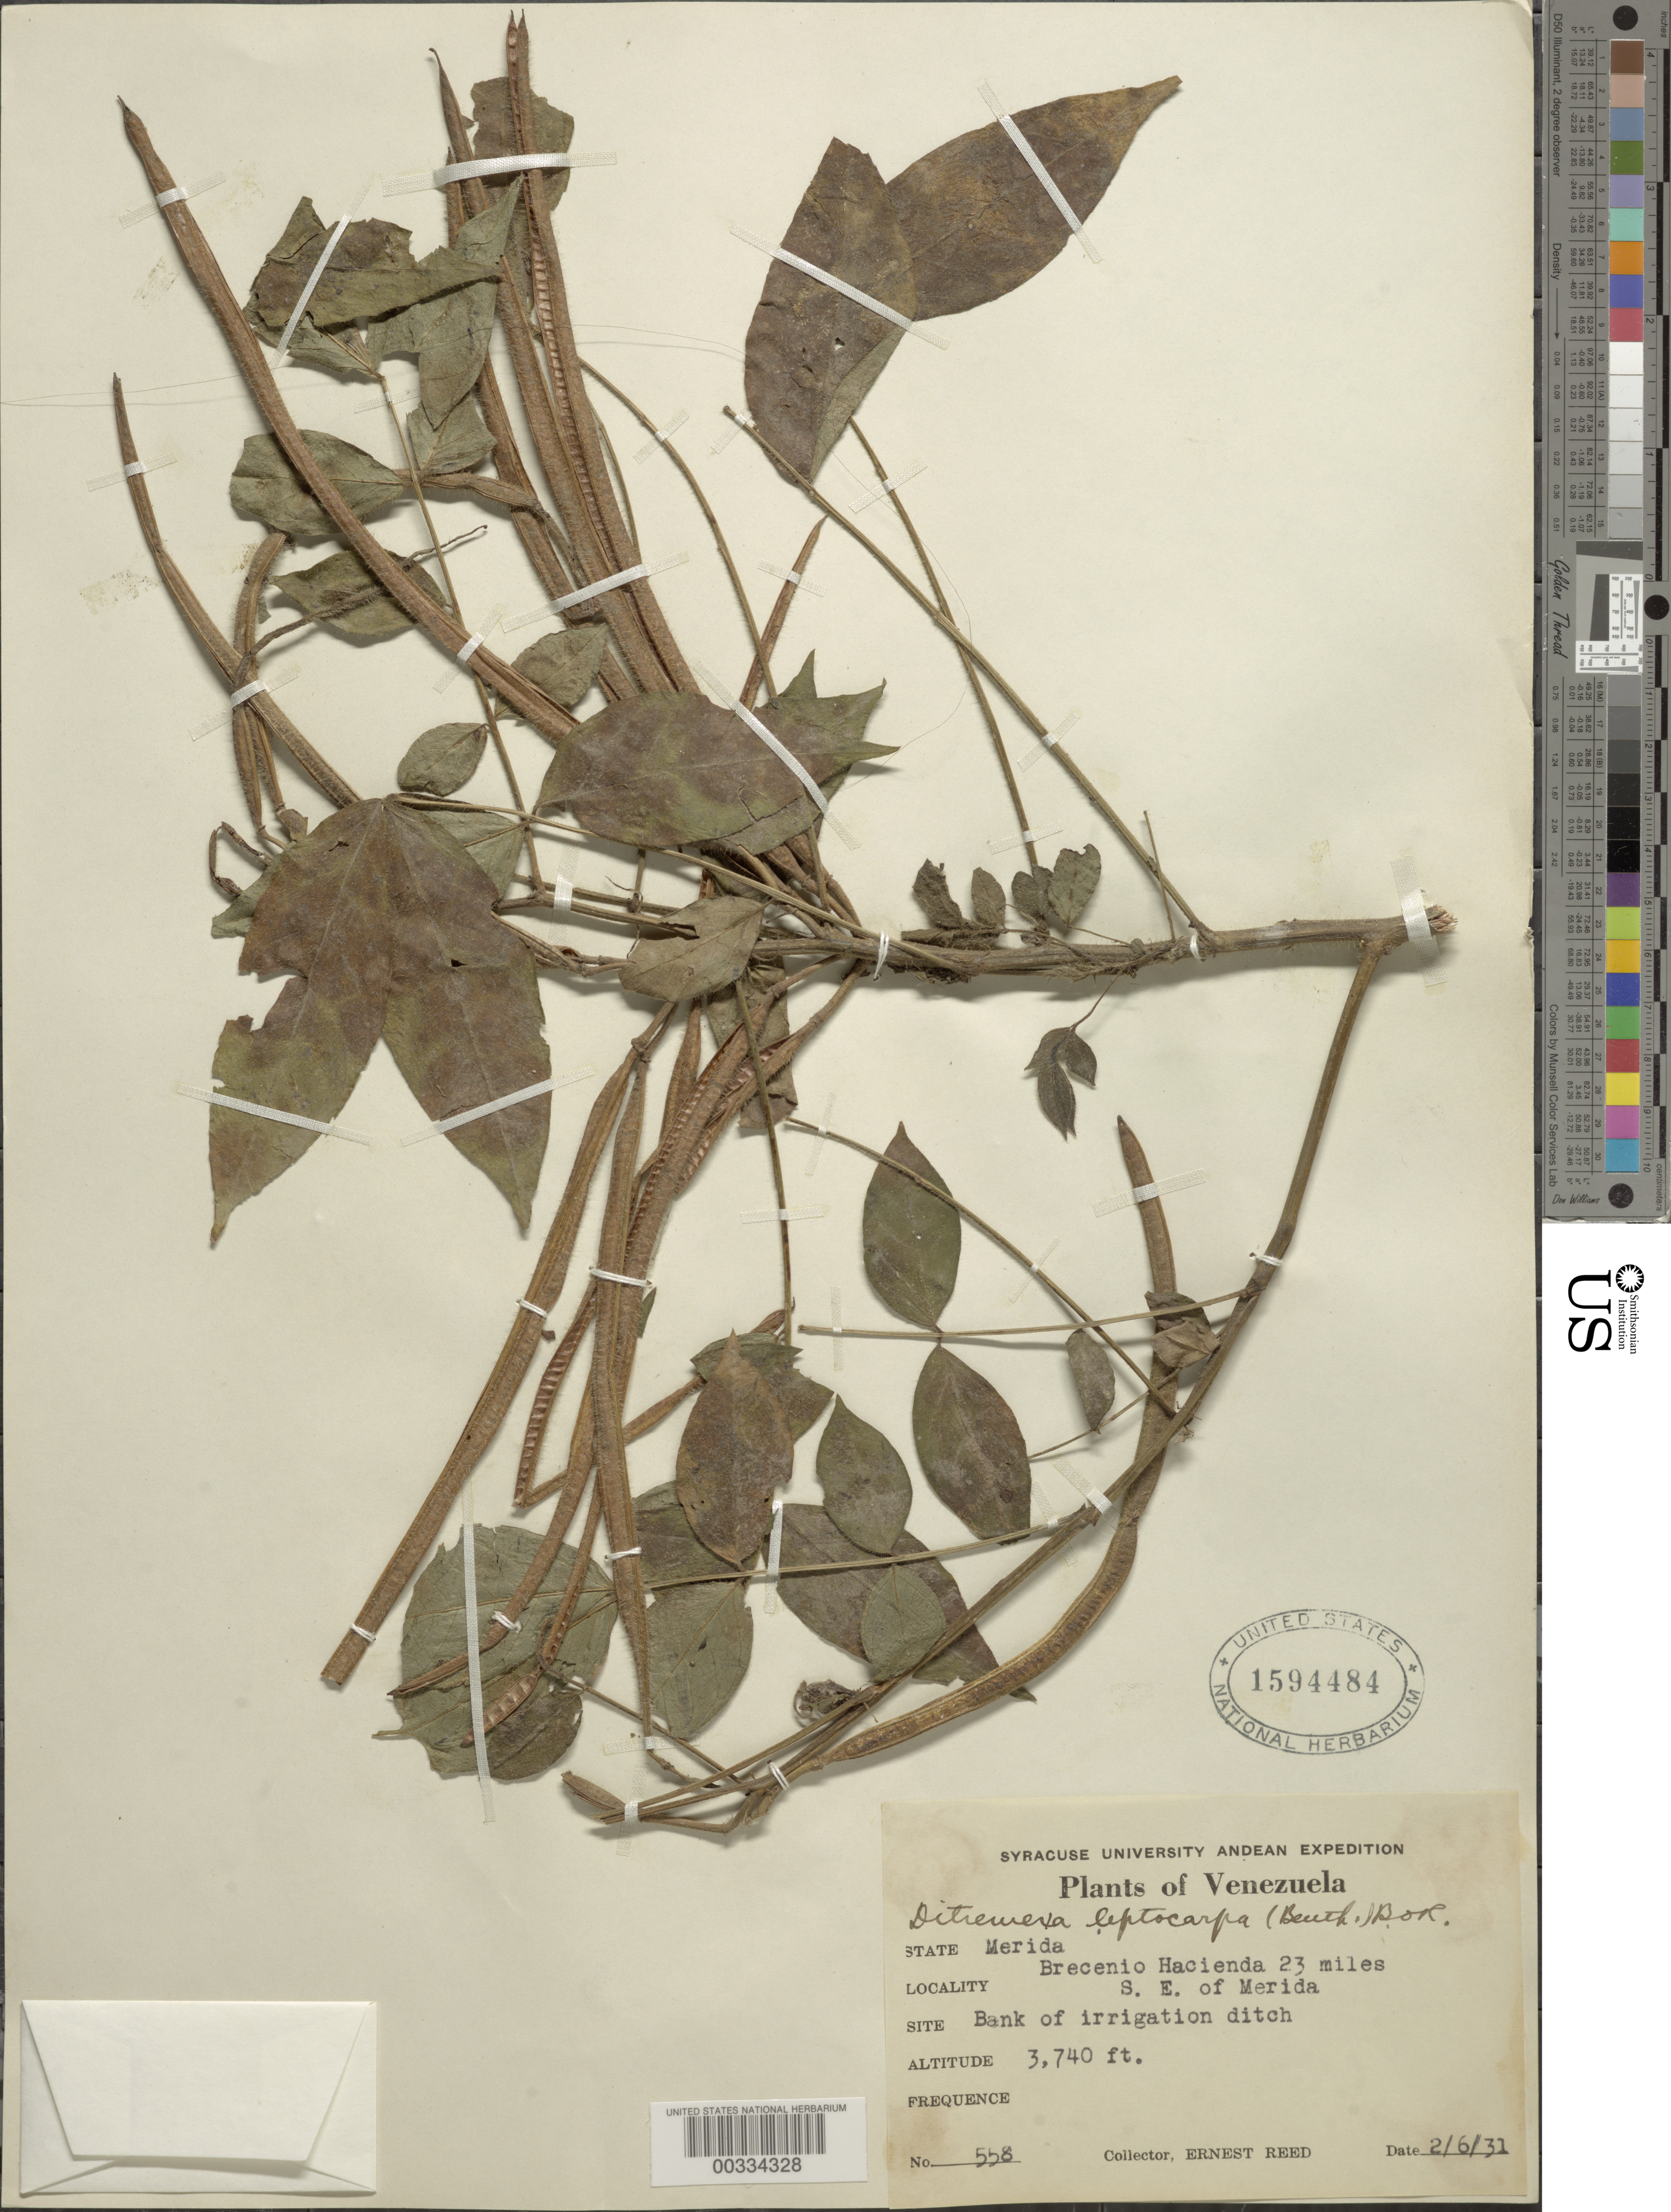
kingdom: Plantae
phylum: Tracheophyta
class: Magnoliopsida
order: Fabales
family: Fabaceae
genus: Senna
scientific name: Senna hirsuta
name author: (L.) H.S. Irwin & Barneby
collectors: E. Reed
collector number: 558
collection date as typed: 02 Jun 1931 or 06 Feb 1931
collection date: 1931-02-06 or 1931-06-02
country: Venezuela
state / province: Mérida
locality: Brecenio hacienda 23 mi se of merida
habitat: Bank of irrigation ditch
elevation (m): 1140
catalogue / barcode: US 1594484